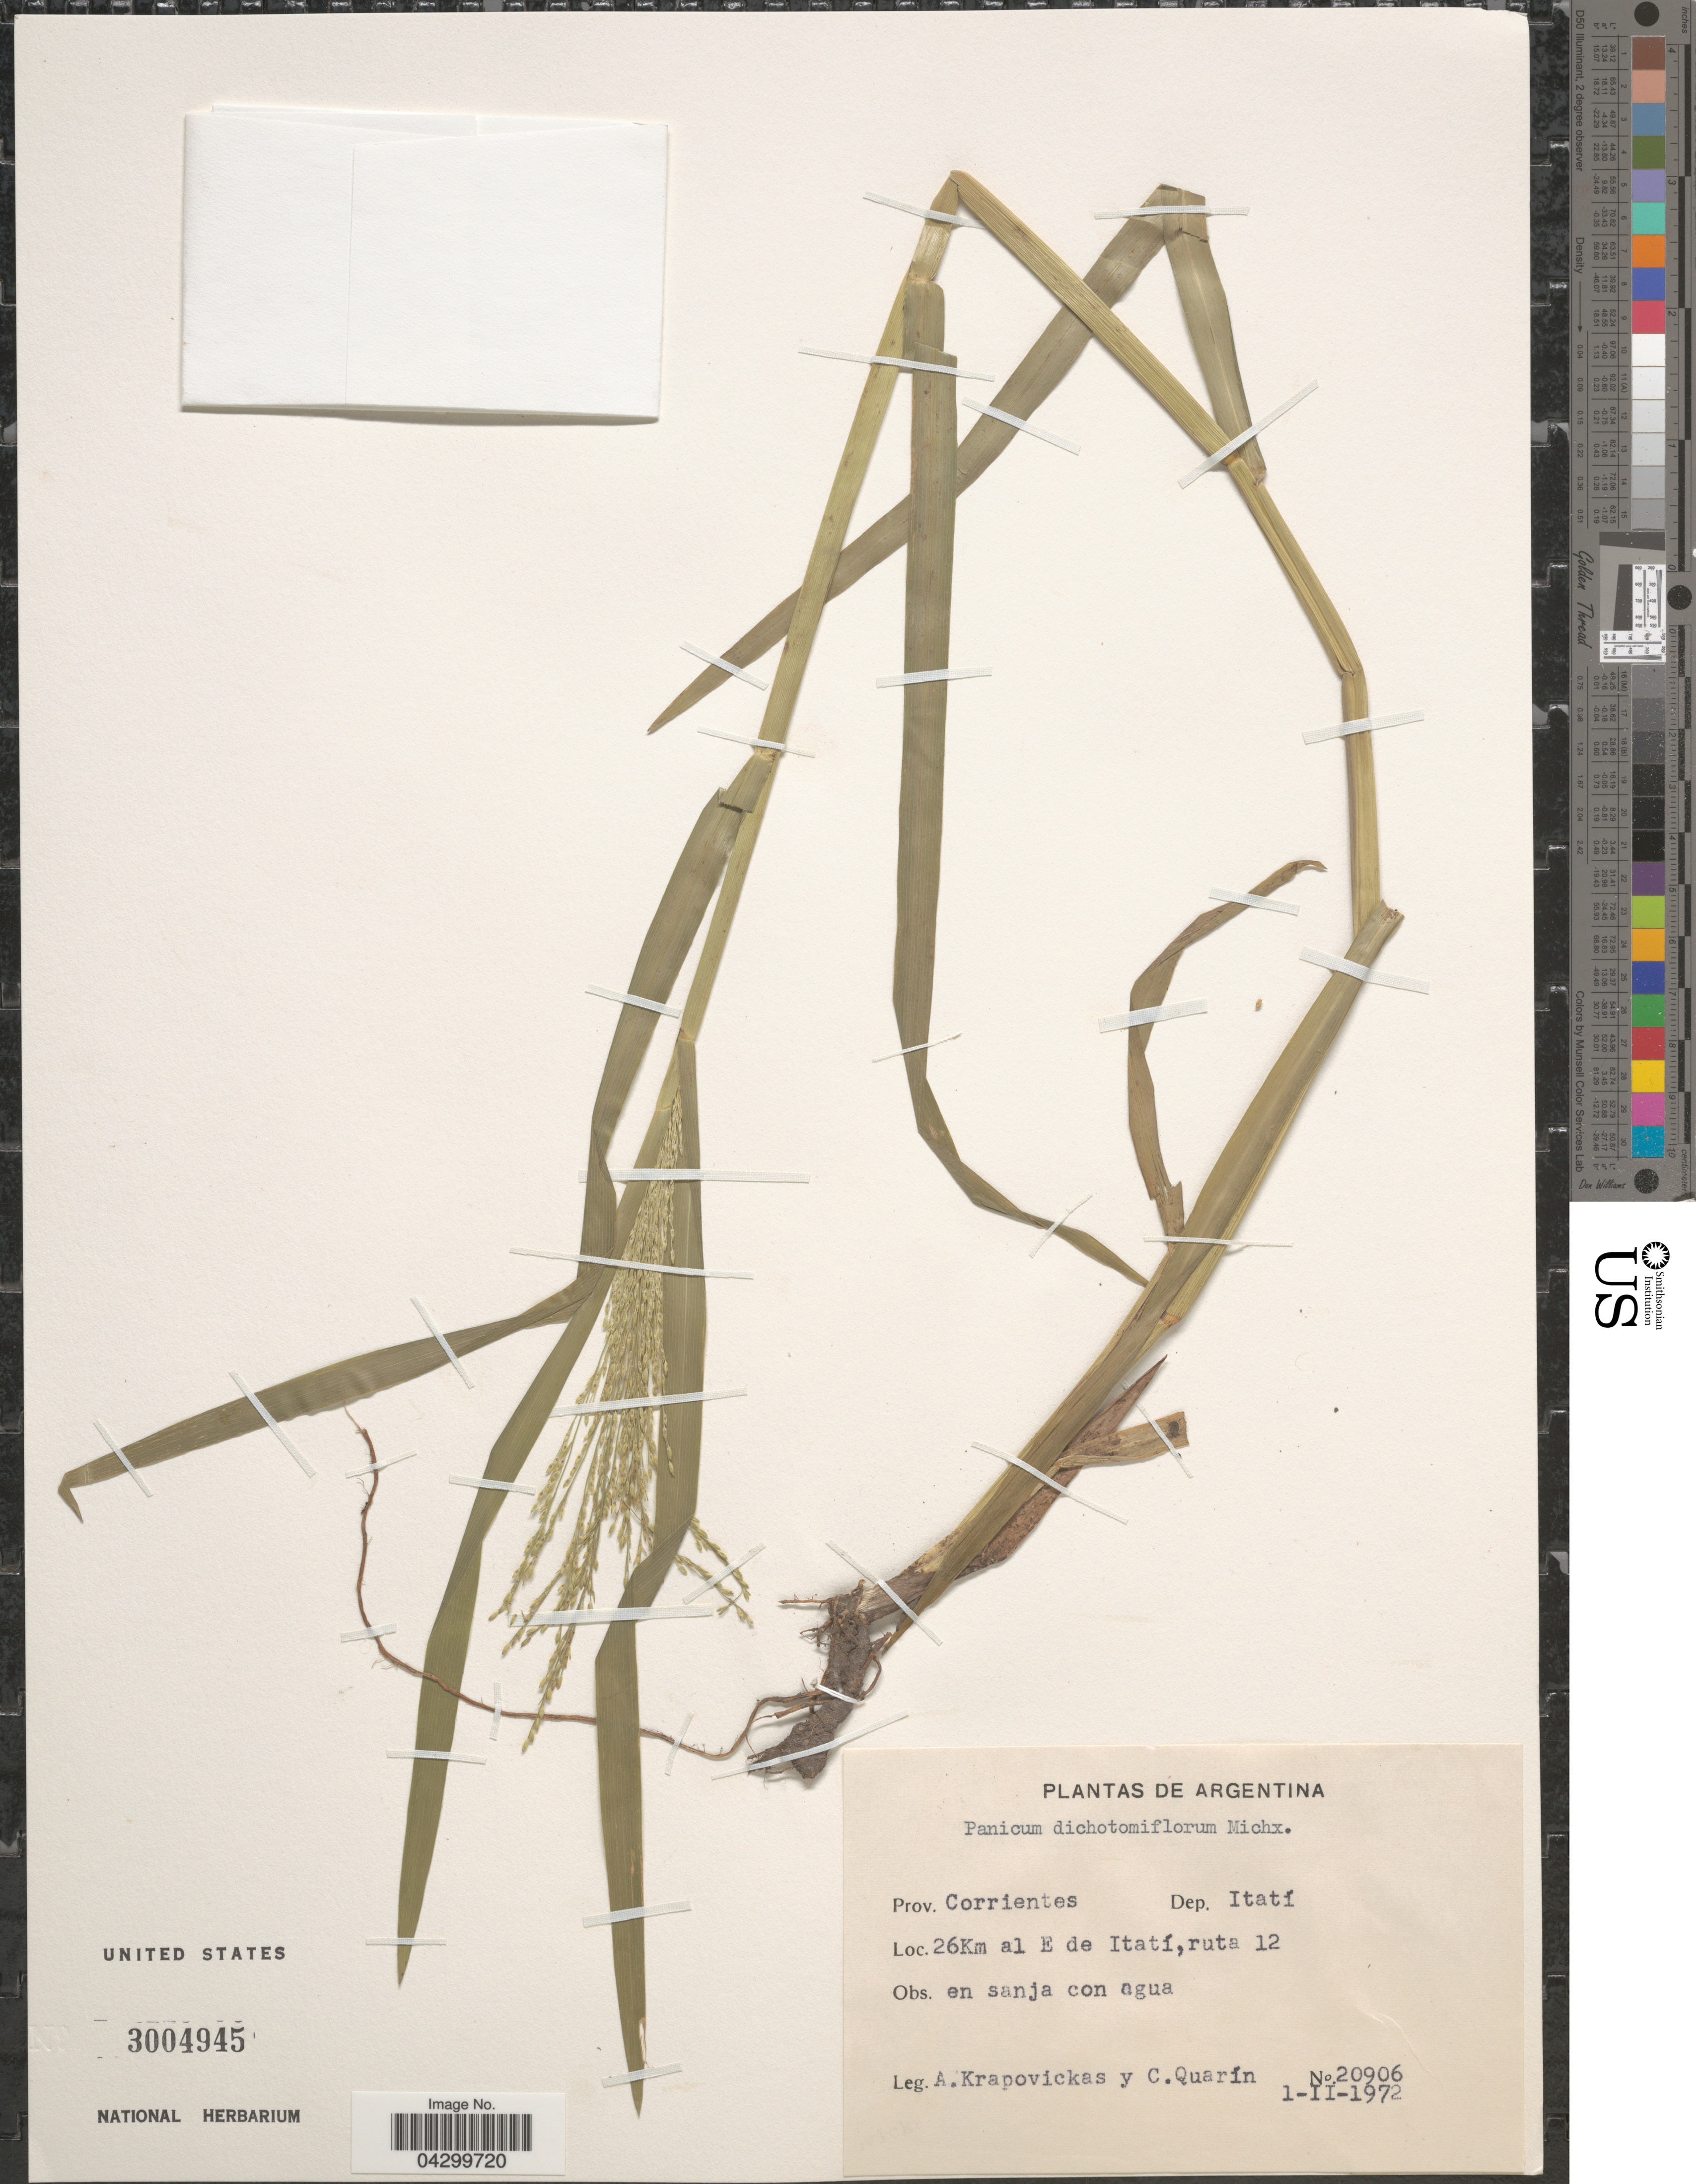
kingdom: Plantae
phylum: Tracheophyta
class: Liliopsida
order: Poales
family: Poaceae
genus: Panicum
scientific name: Panicum dichotomiflorum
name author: Michx.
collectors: A. Krapovickas & C. Quarin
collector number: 20906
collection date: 1972-02-01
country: Argentina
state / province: Corrientes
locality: Dep. Itatí. 26Km al E de Itatí, ruta 12 en sanja con agua.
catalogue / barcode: US 3004945